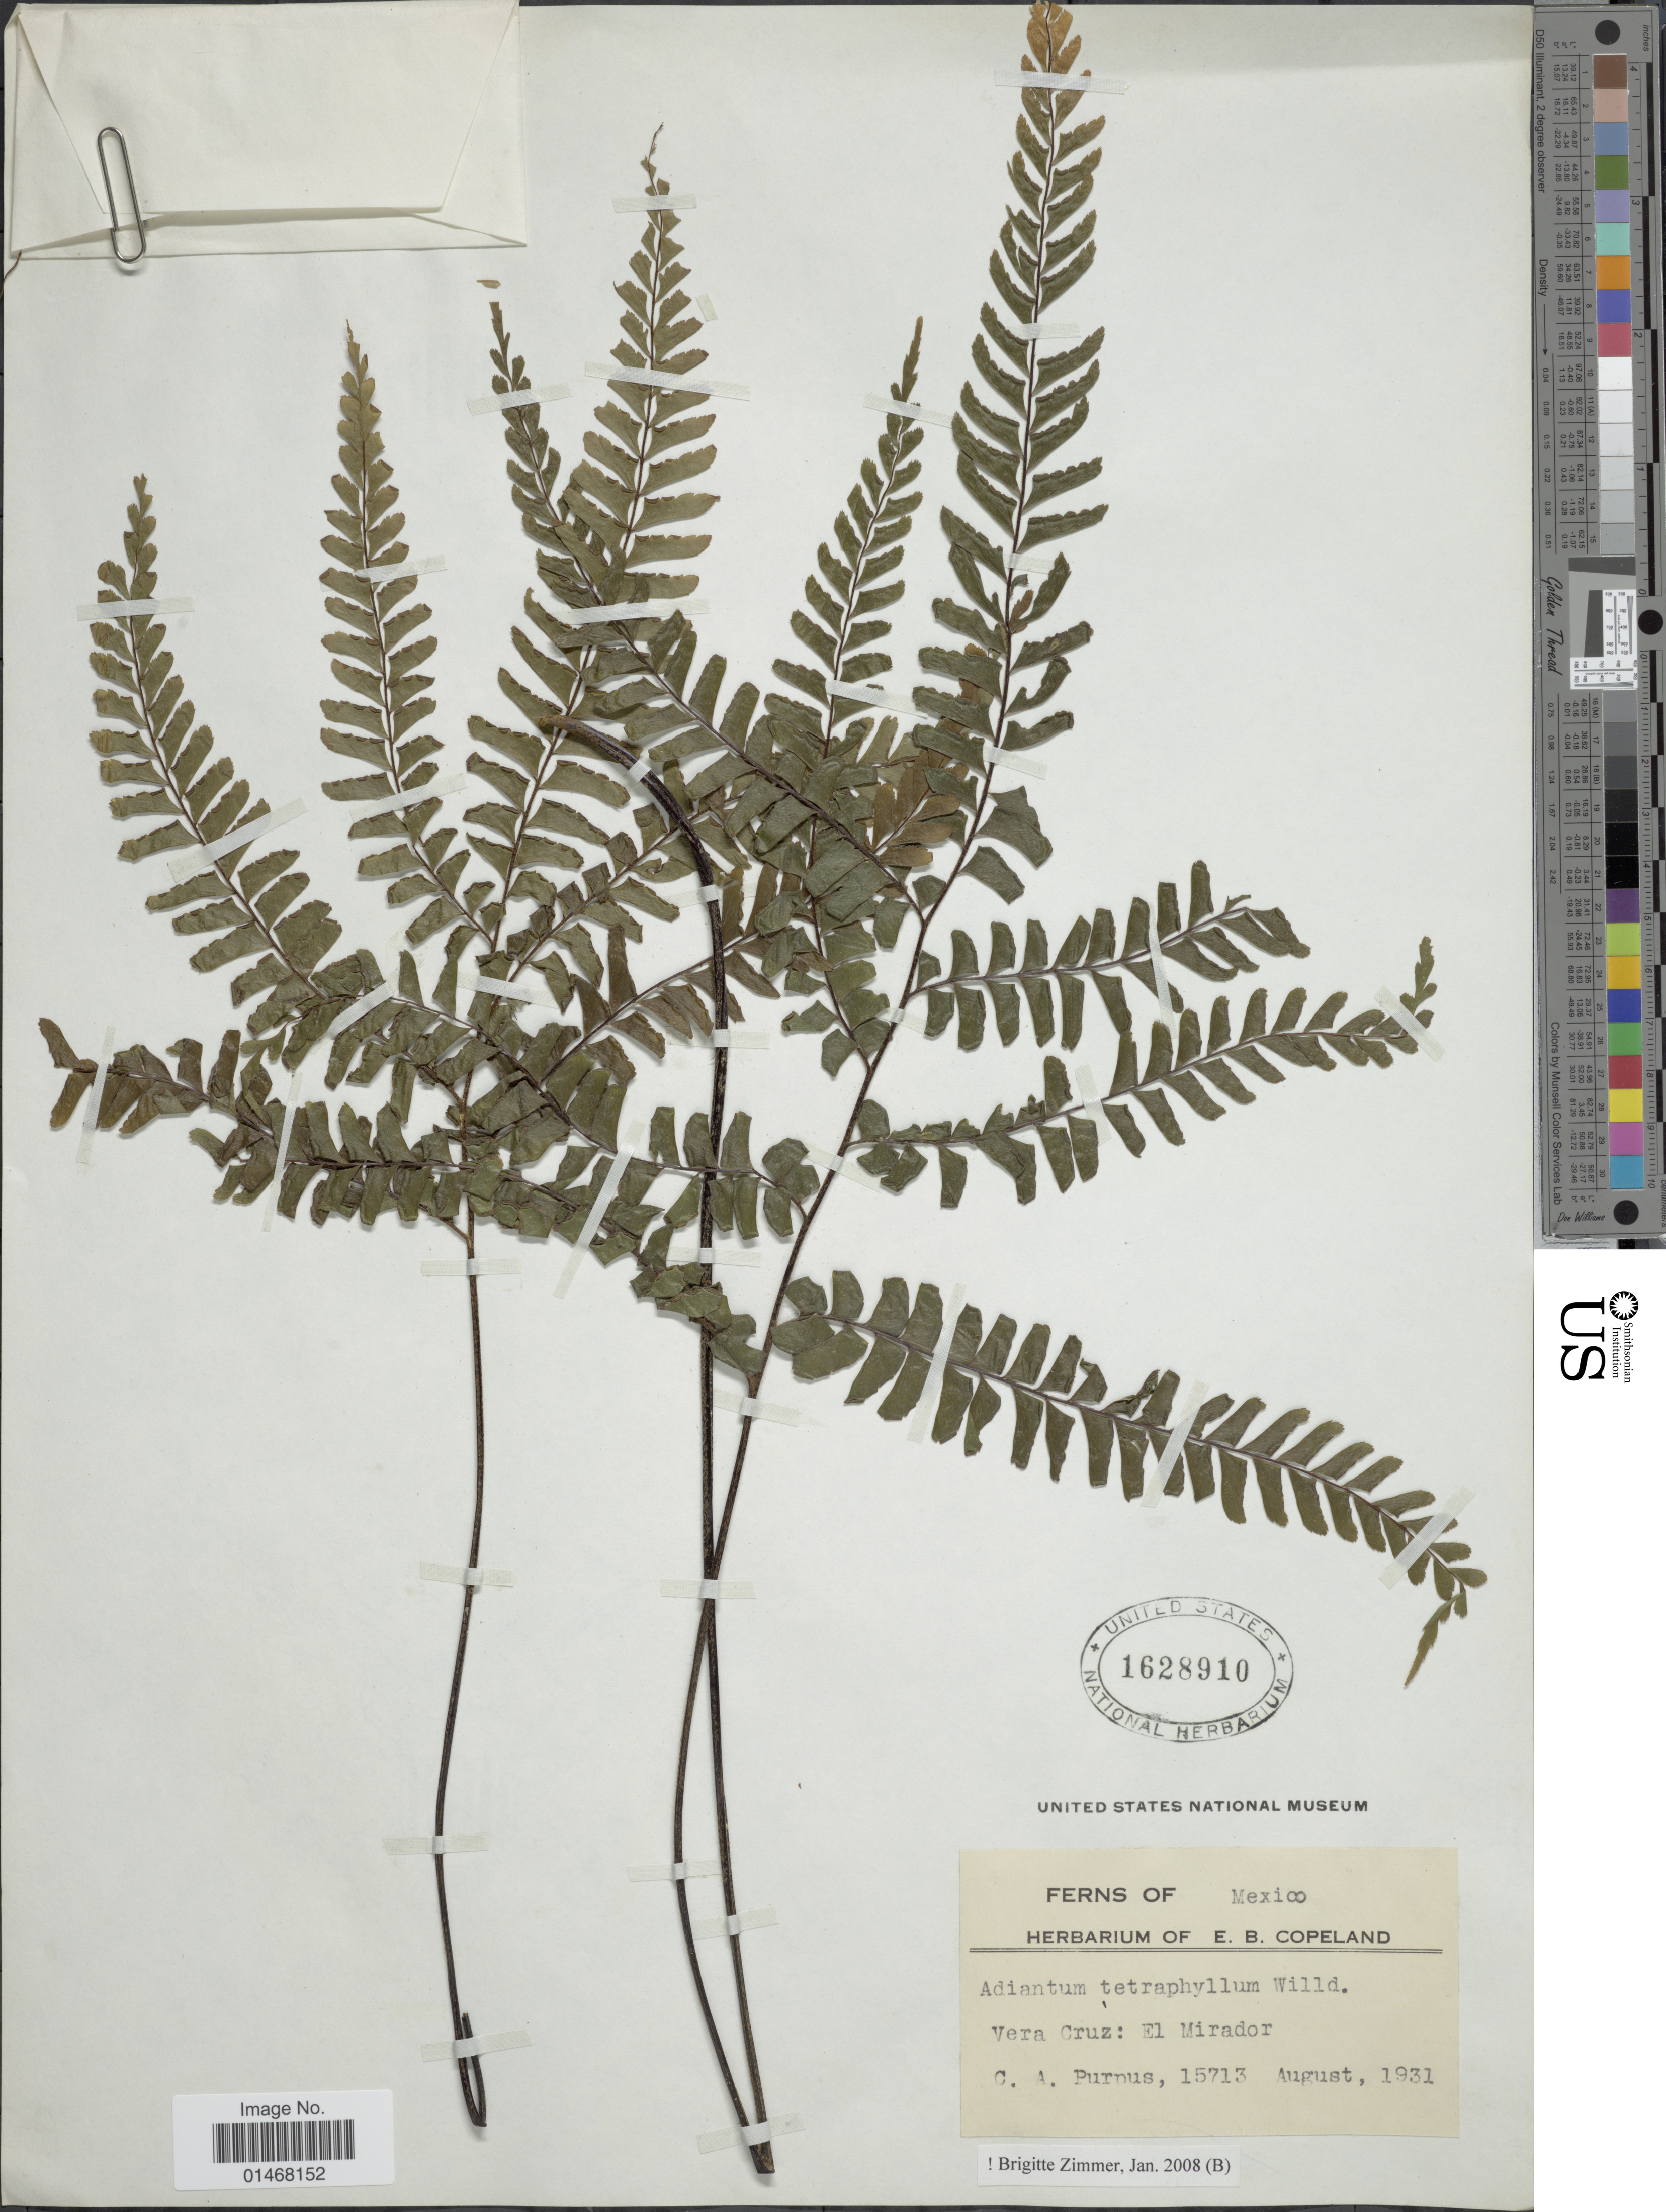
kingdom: Plantae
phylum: Tracheophyta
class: Polypodiopsida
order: Polypodiales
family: Pteridaceae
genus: Adiantum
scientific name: Adiantum tetraphyllum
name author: Humb. & Bonpl. ex Willd.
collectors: C. A. Purpus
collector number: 15713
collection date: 1931-08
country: Mexico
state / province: Veracruz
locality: Vera Cruz: El Mirador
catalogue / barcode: US 1628910